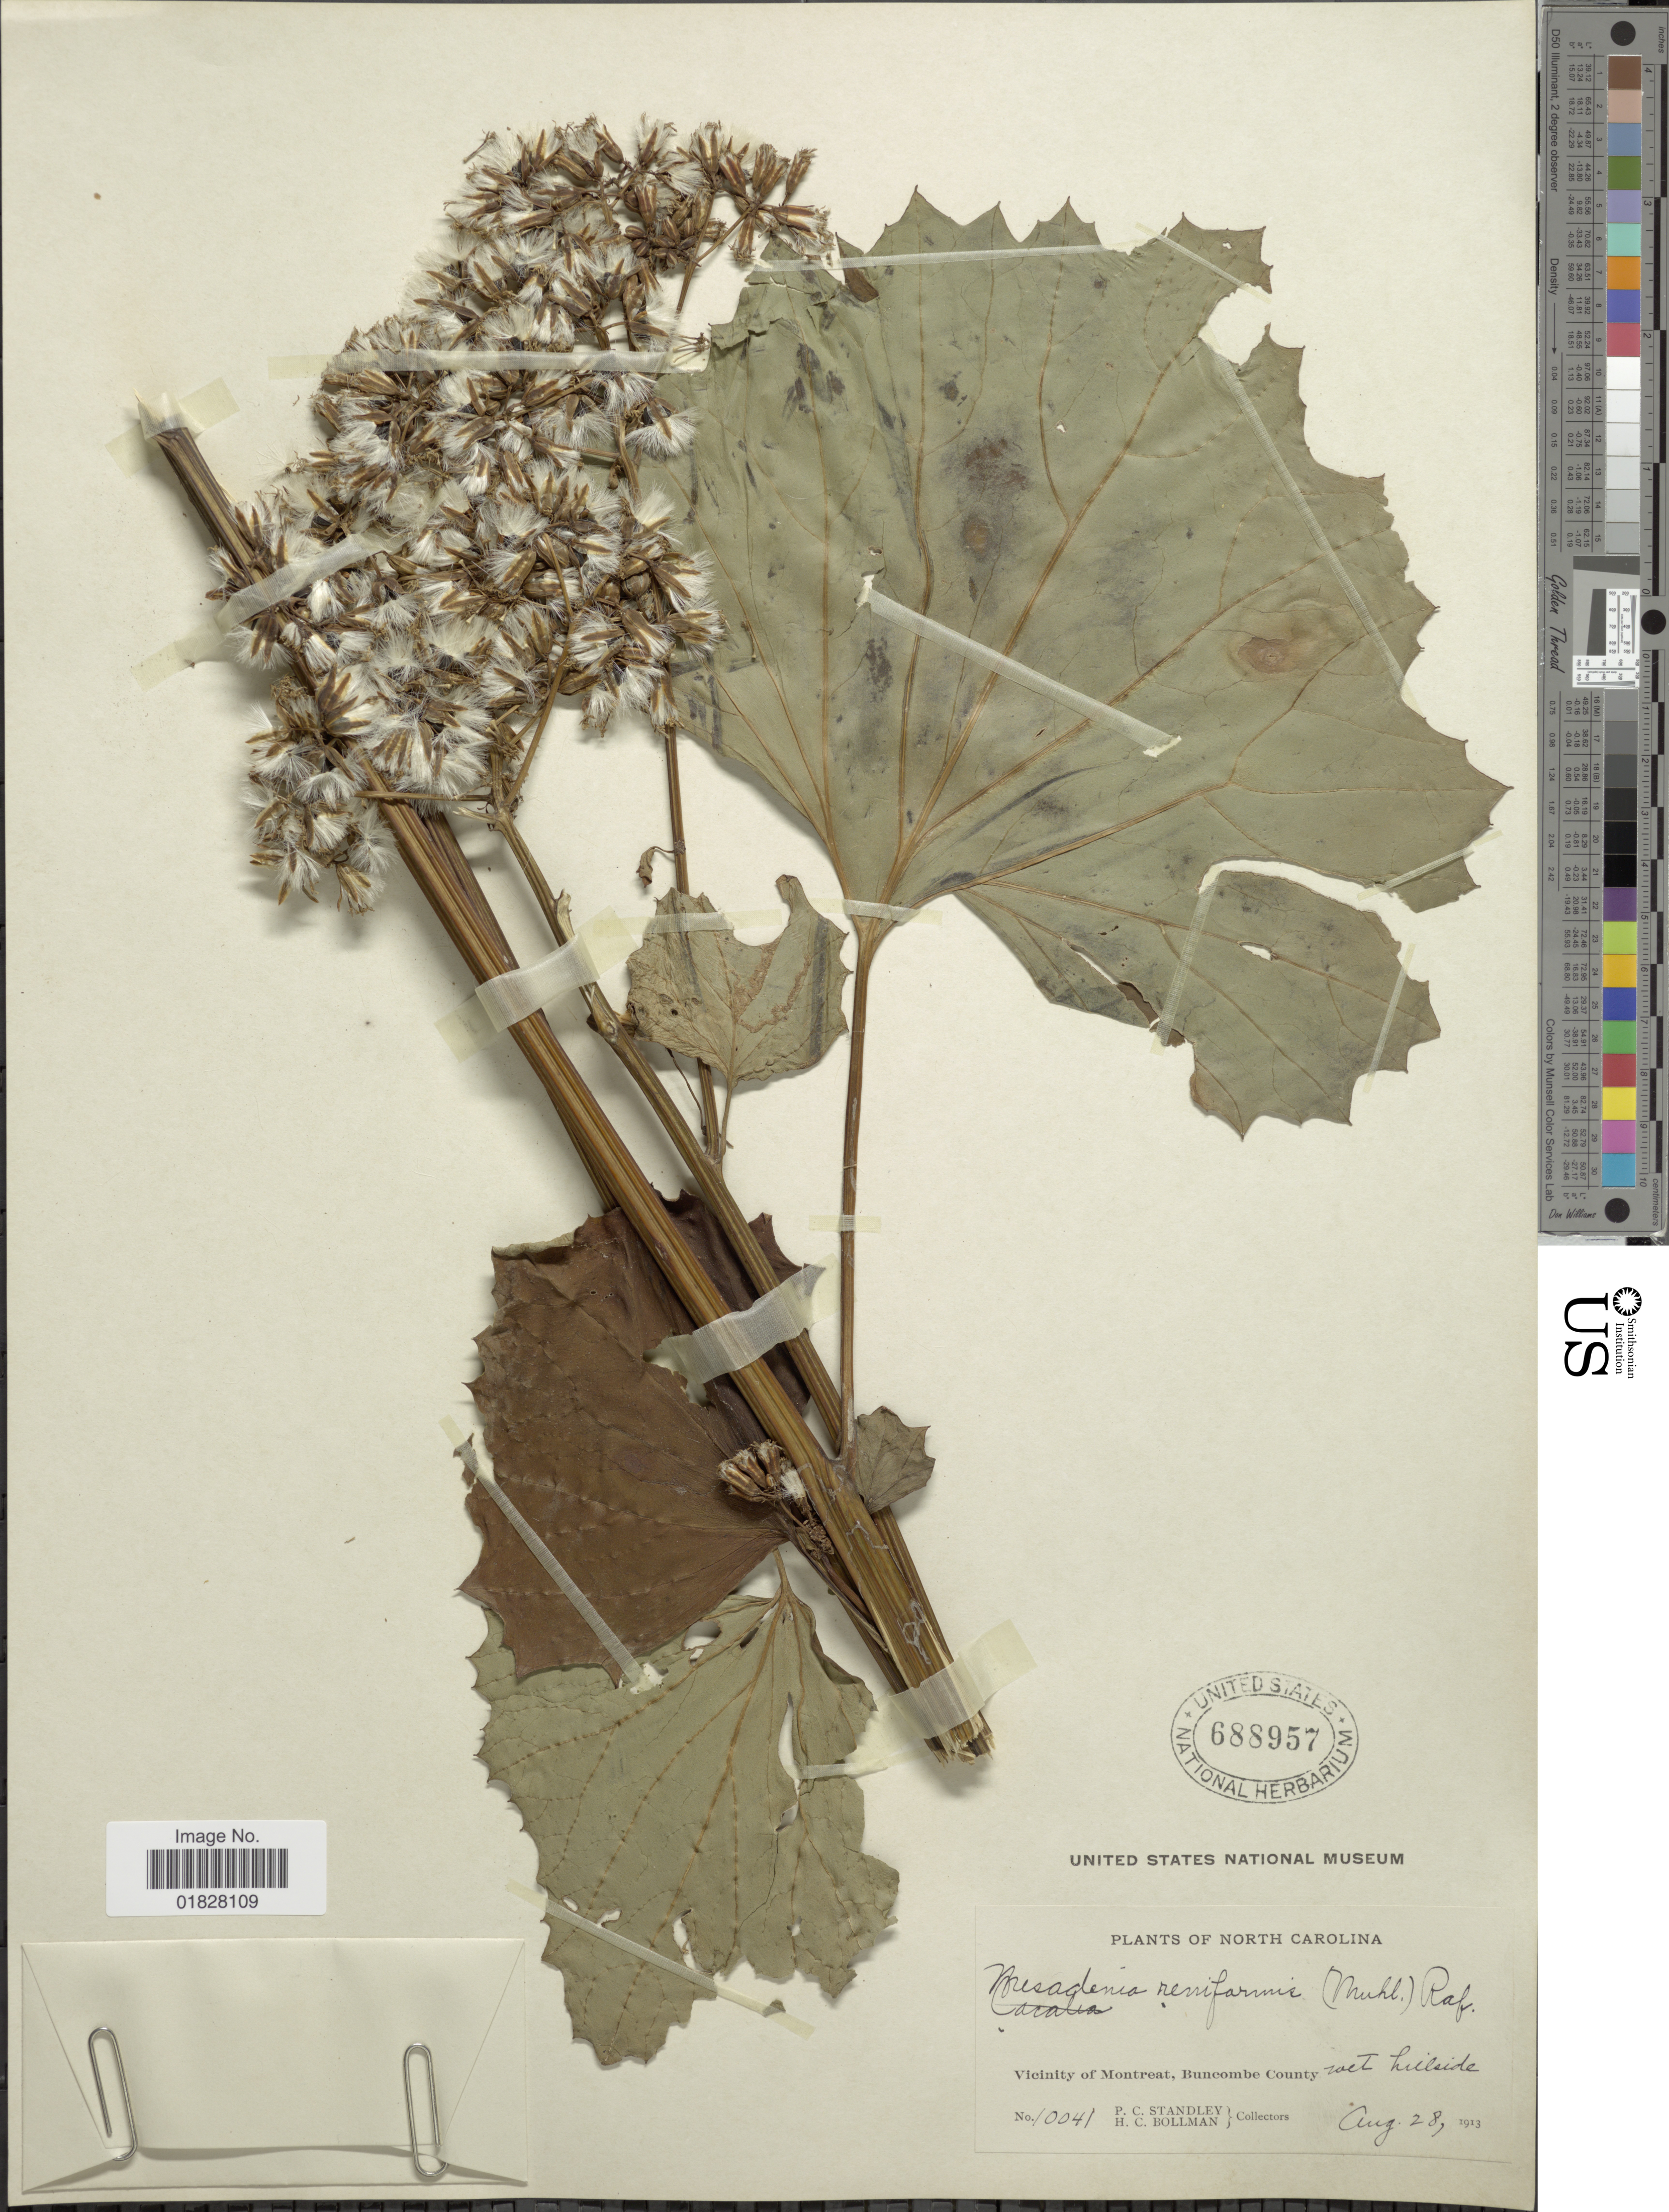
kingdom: Plantae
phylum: Tracheophyta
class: Magnoliopsida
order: Asterales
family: Asteraceae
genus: Arnoglossum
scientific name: Arnoglossum reniforme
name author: (Hook.) H. Rob.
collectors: P. C. Standley & H. C. Bollman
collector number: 10041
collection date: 1913-08-28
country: United States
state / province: North Carolina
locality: Vicinity of Montreat, Buncombe County, wet hillside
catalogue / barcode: US 688957